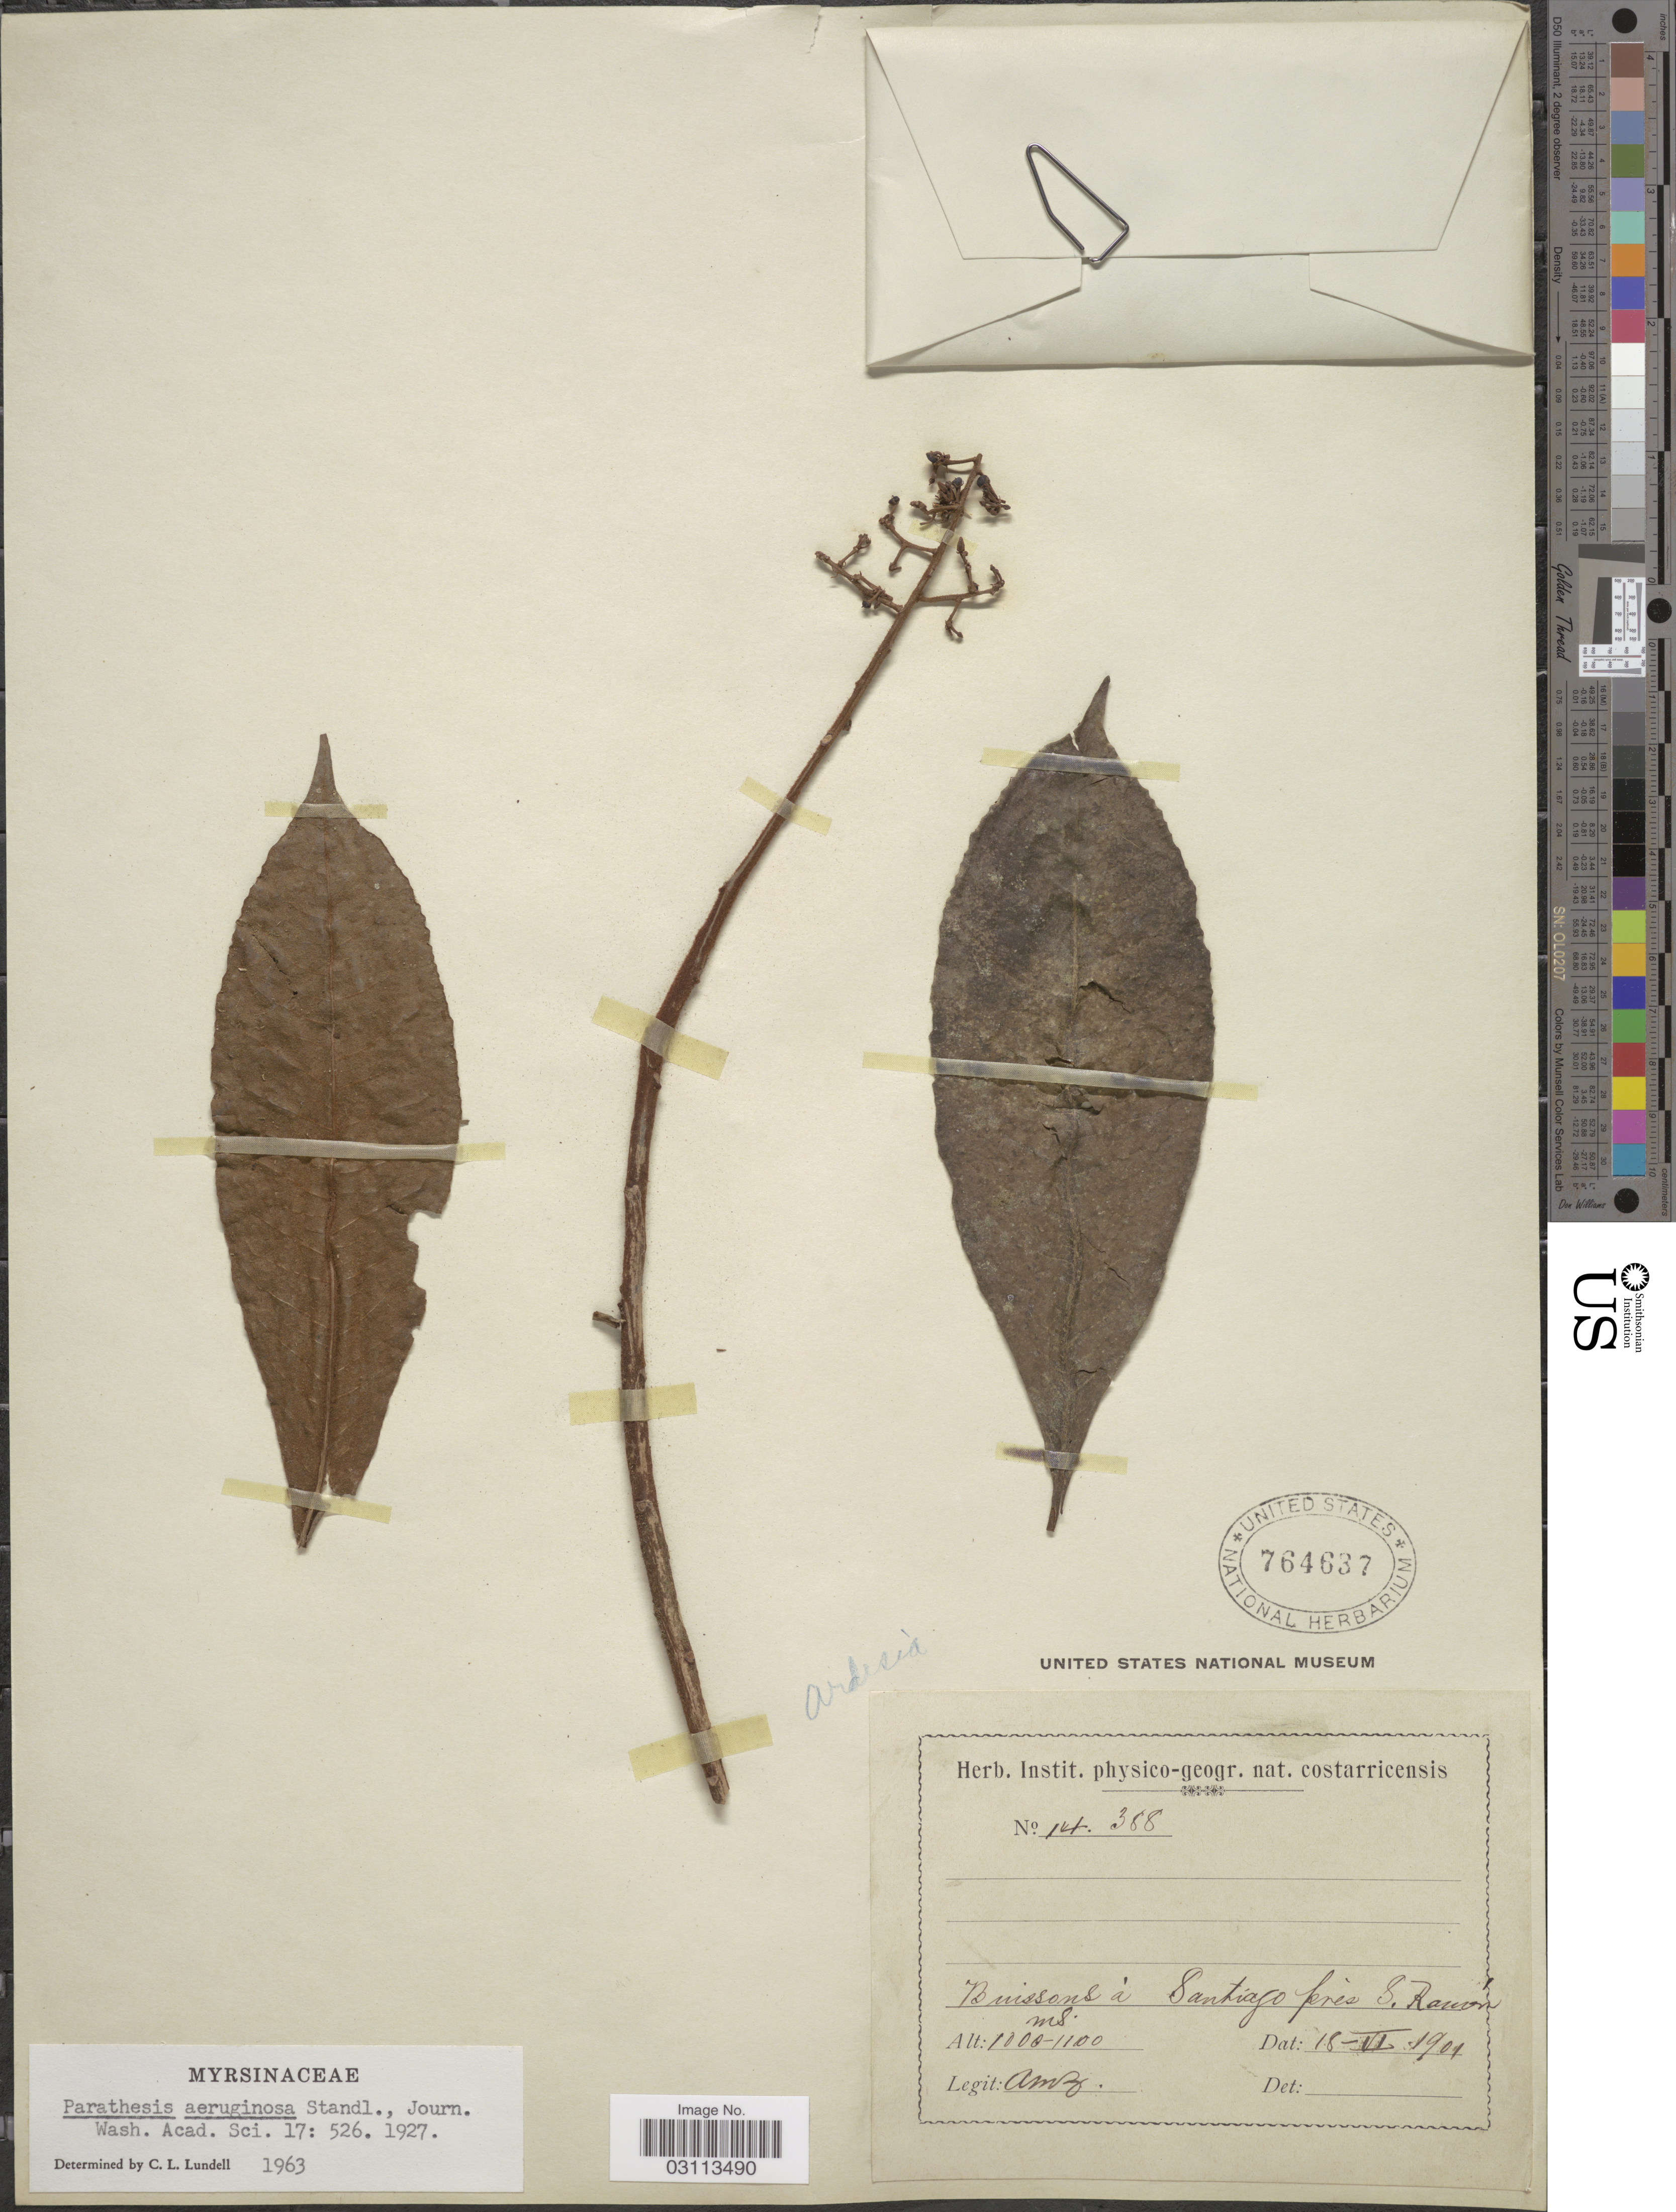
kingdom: Plantae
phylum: Tracheophyta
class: Magnoliopsida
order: Ericales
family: Primulaceae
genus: Parathesis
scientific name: Parathesis aeruginosa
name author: Standl.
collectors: A. Brenes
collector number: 14388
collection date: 1901-06-18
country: Costa Rica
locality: Buissons à Santiago prés S. Ramón.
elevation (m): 1000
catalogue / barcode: US 764637